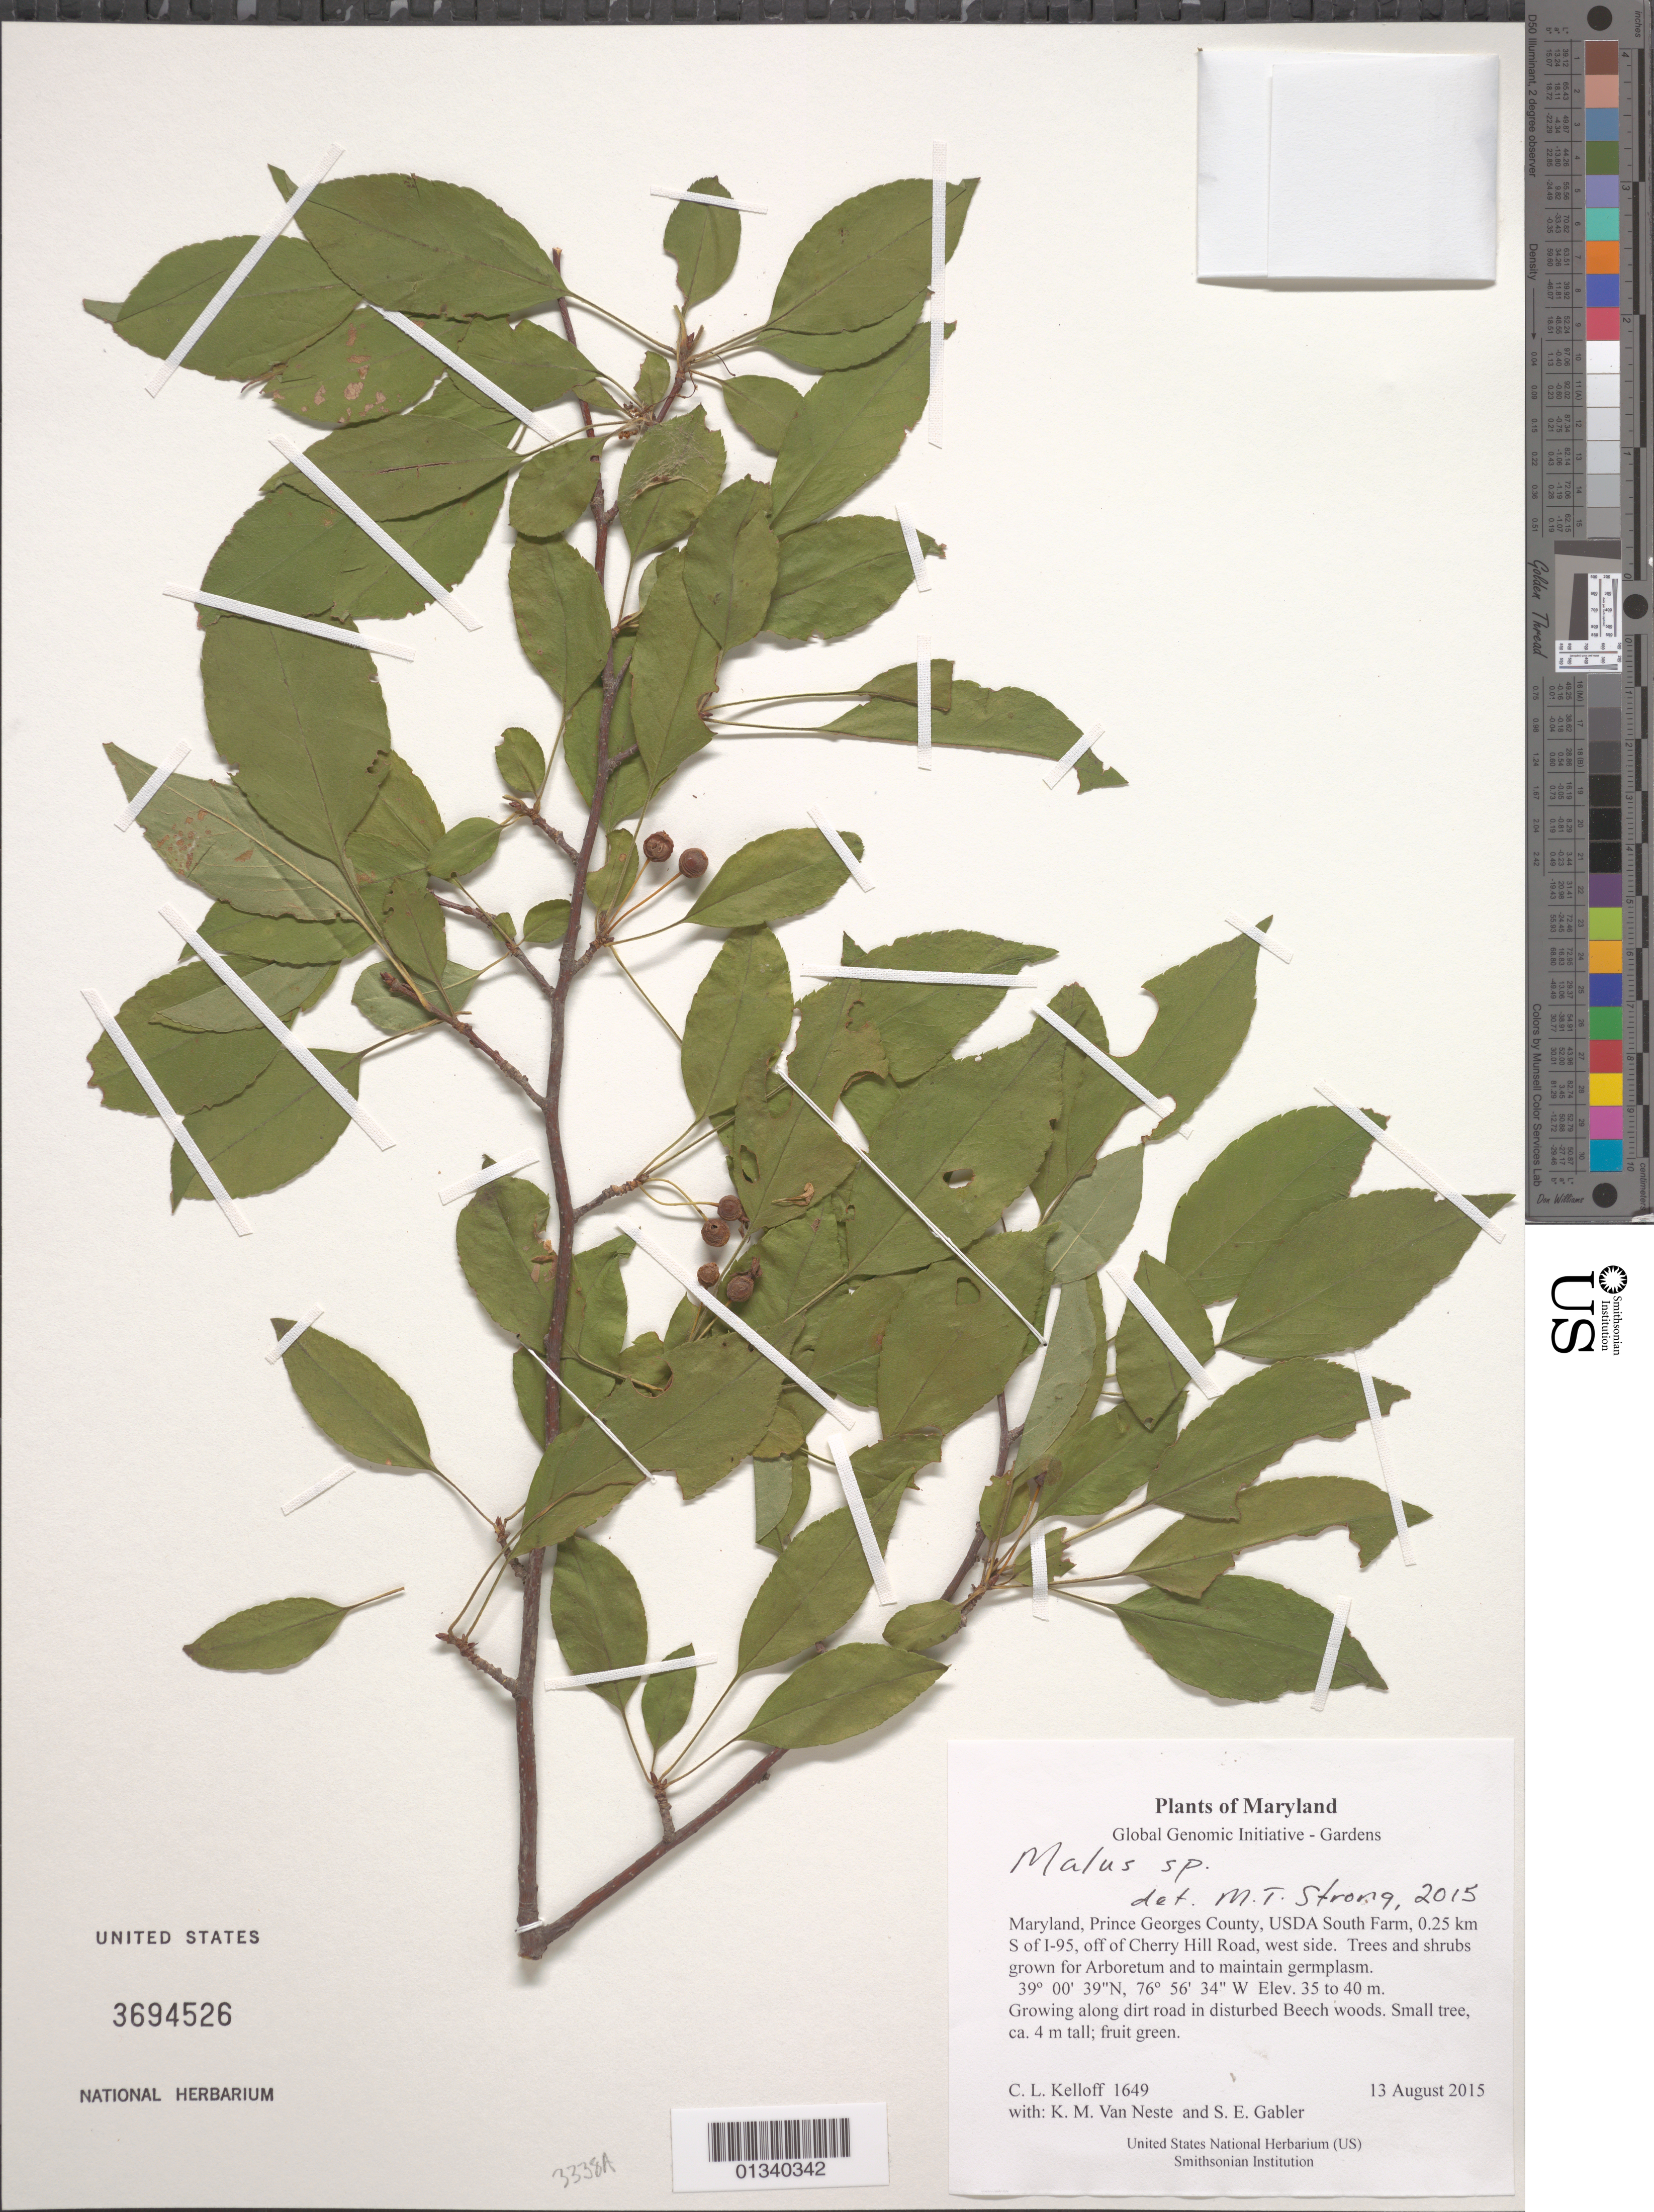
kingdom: Plantae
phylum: Tracheophyta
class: Magnoliopsida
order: Rosales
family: Rosaceae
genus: Malus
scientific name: Malus sp.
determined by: Strong, M. T., (US), Smithsonian Institution - National Museum of Natural History (UNITED STATES)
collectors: C. L. Kelloff, K. M. Van Neste & S. E. Gabler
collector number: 1649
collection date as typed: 13 August 2015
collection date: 2015-08-13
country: United States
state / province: Maryland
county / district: Prince George's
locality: USDA South Farm, 0.25 km S of I-95, off of Cherry Hill Road, west side. Trees and shrubs grown for Arboretum and to maintain germplasm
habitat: Growing along dirt road in disturbed Beech woods.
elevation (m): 35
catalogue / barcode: US 3694526